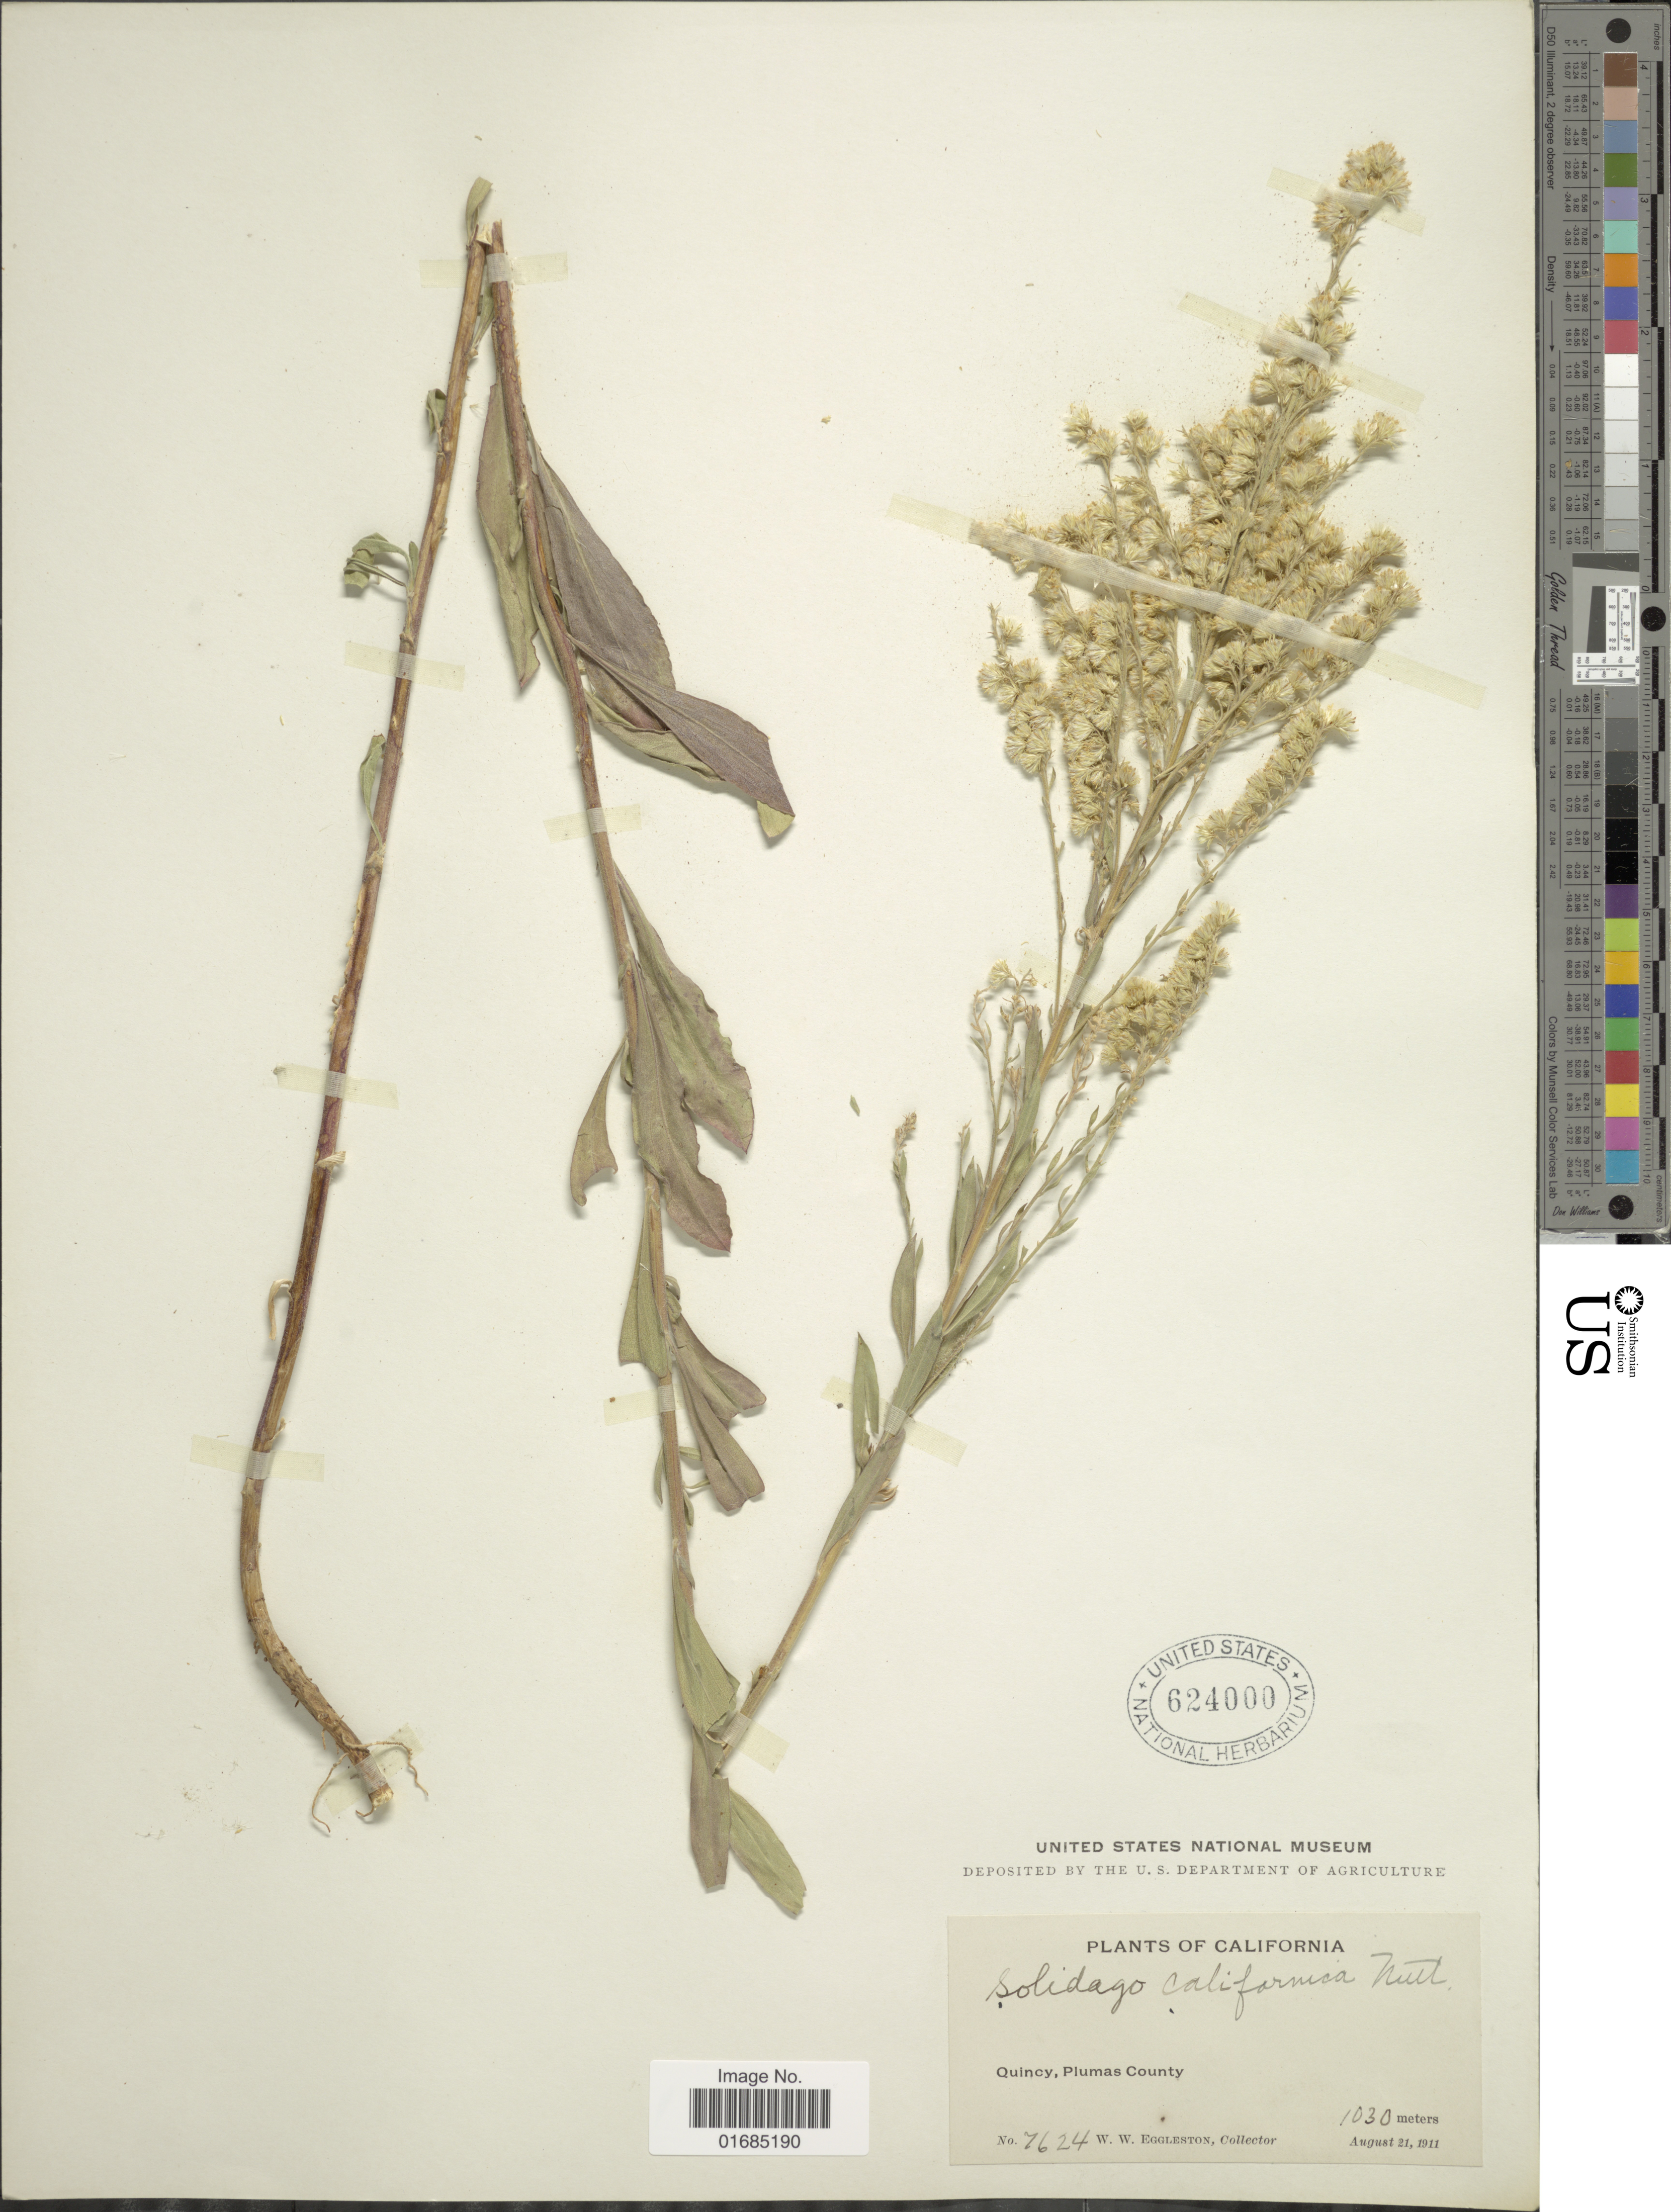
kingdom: Plantae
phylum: Tracheophyta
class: Magnoliopsida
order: Asterales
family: Asteraceae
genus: Solidago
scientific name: Solidago californica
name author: Nutt.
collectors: W. W. Eggleston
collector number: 7624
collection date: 1911-08-21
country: United States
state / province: California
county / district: Plumas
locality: Quincy, Plumas County.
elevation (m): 1030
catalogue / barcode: US 624000